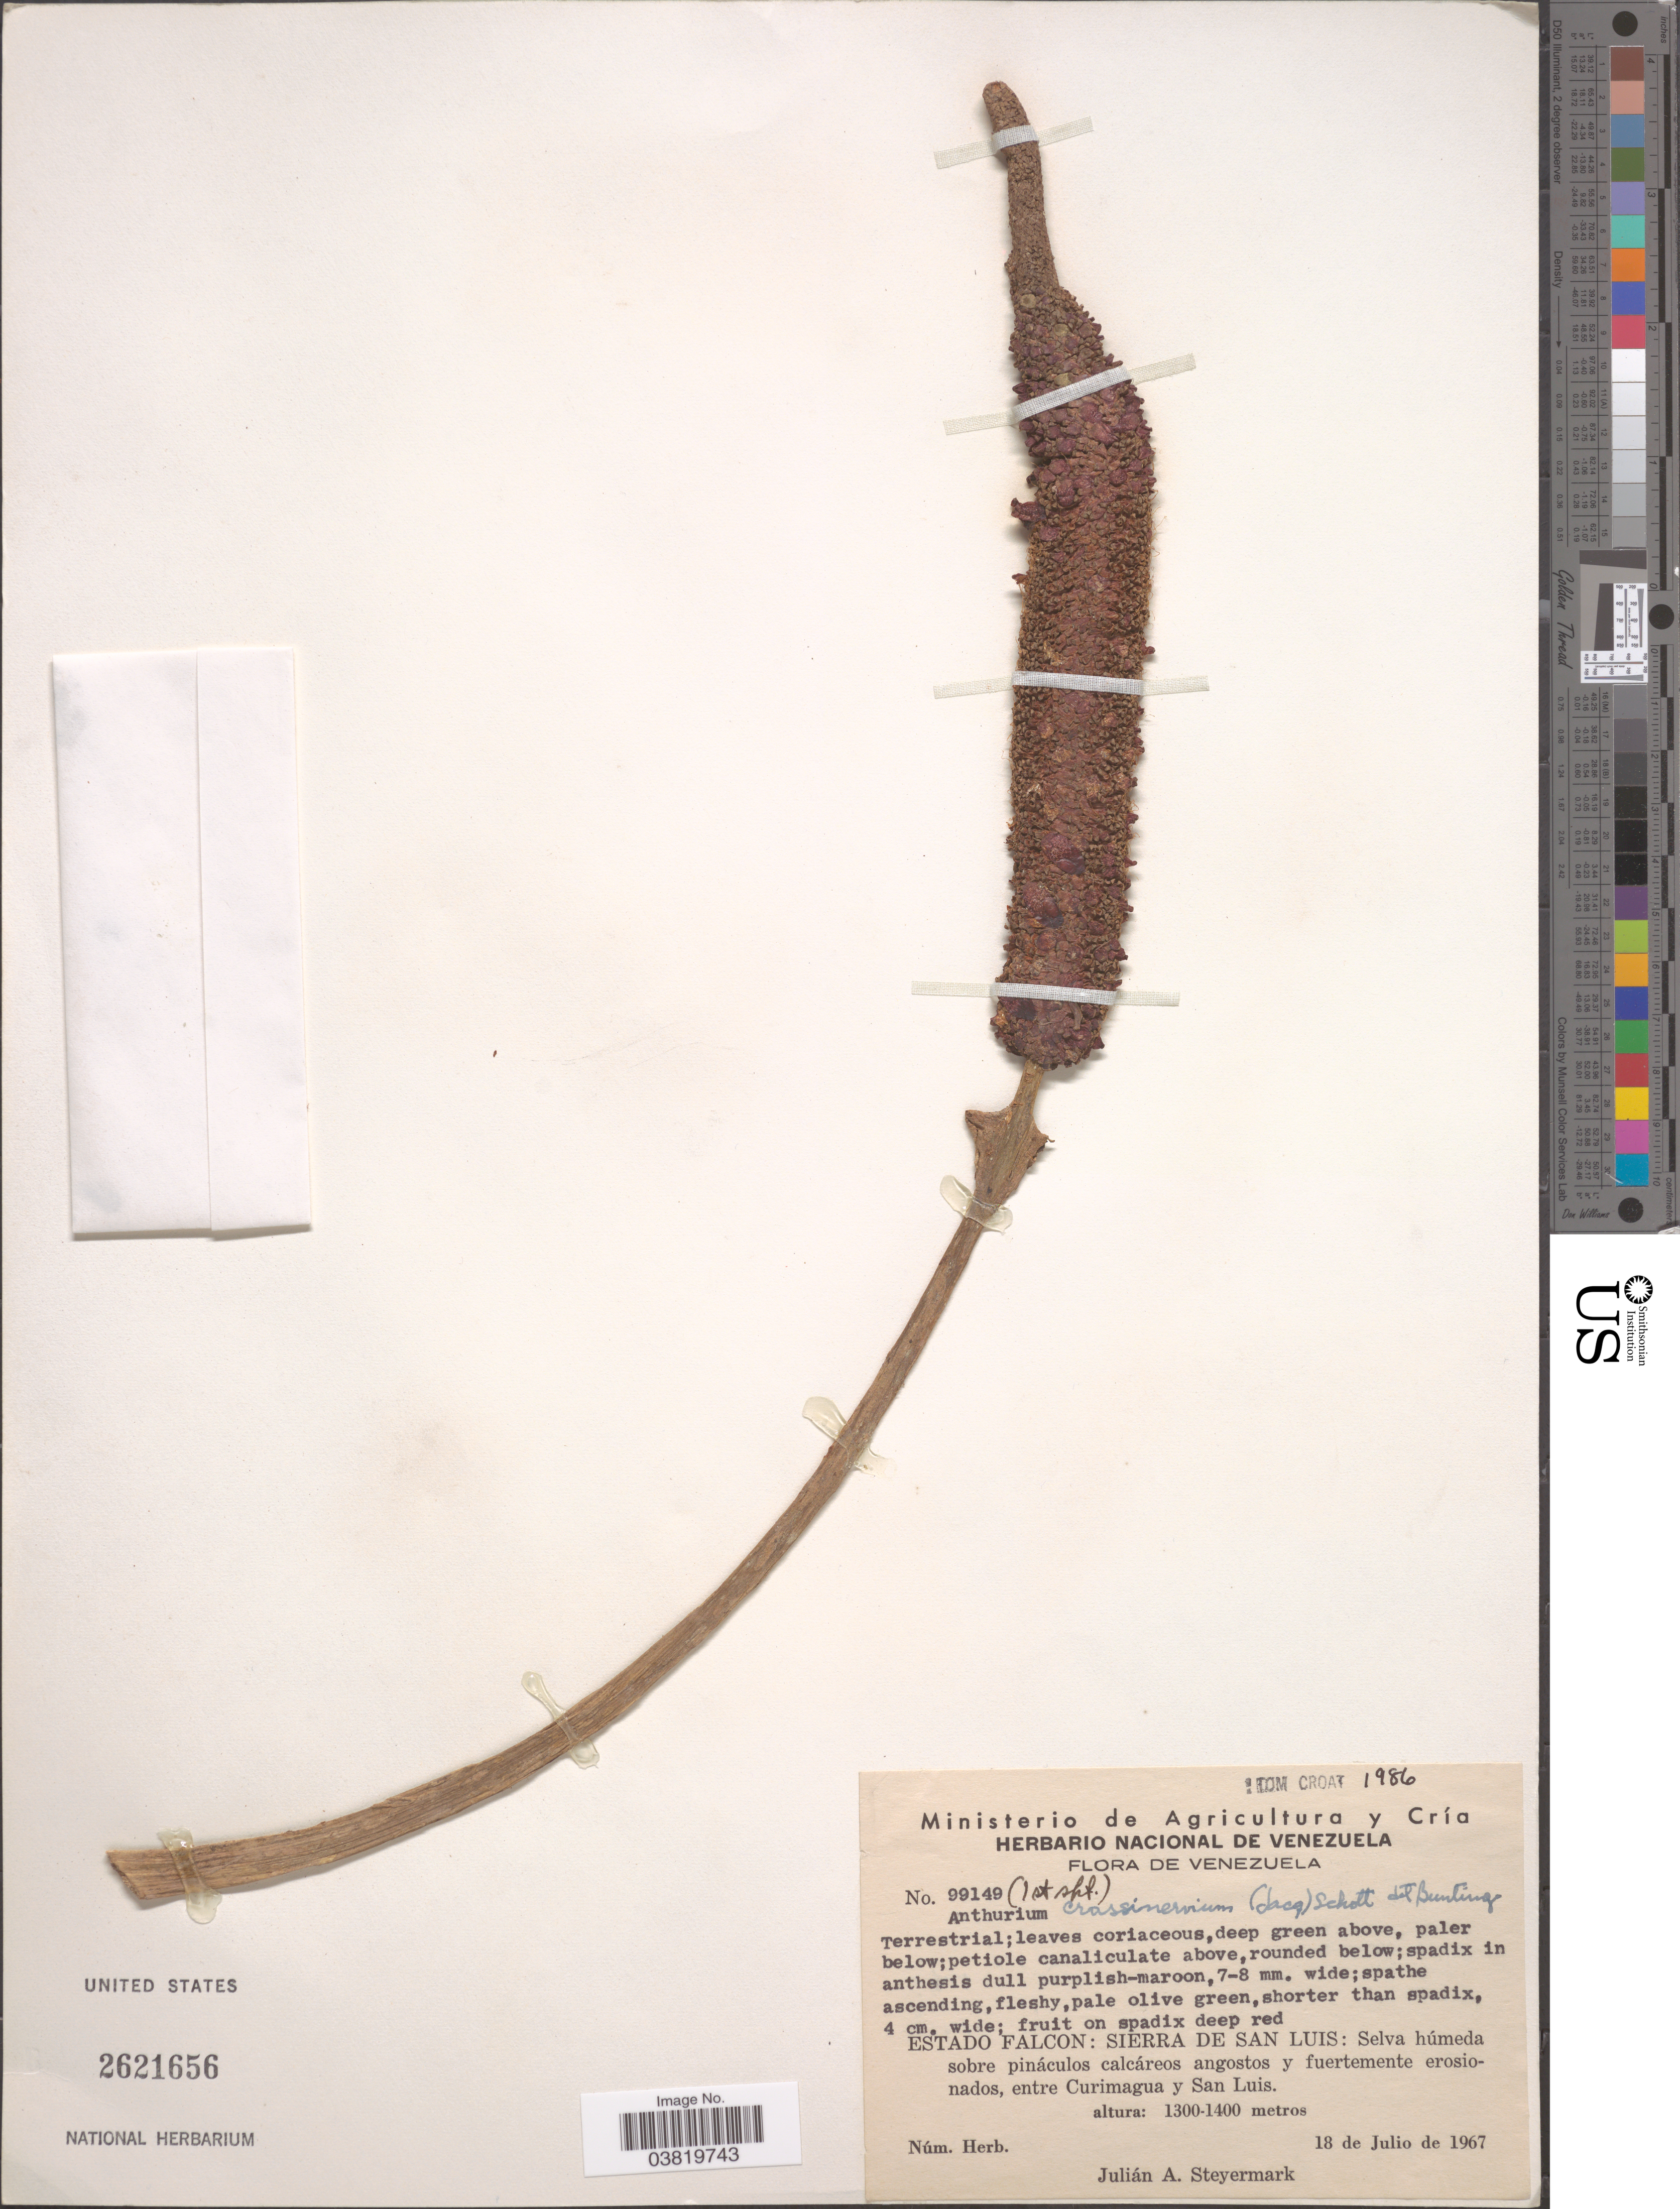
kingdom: Plantae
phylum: Tracheophyta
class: Liliopsida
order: Alismatales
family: Araceae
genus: Anthurium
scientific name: Anthurium crassinervium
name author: (Jacq.) Schott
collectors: J. Steyermark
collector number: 99149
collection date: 1967-07-18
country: Venezuela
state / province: Falcon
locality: Sierra de San Luis: Selva húmeda sobre pináculos calcáreos angostos y fuertemente erosionados, entre Curimagua y San Luis.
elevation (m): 1300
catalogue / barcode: US 2621656